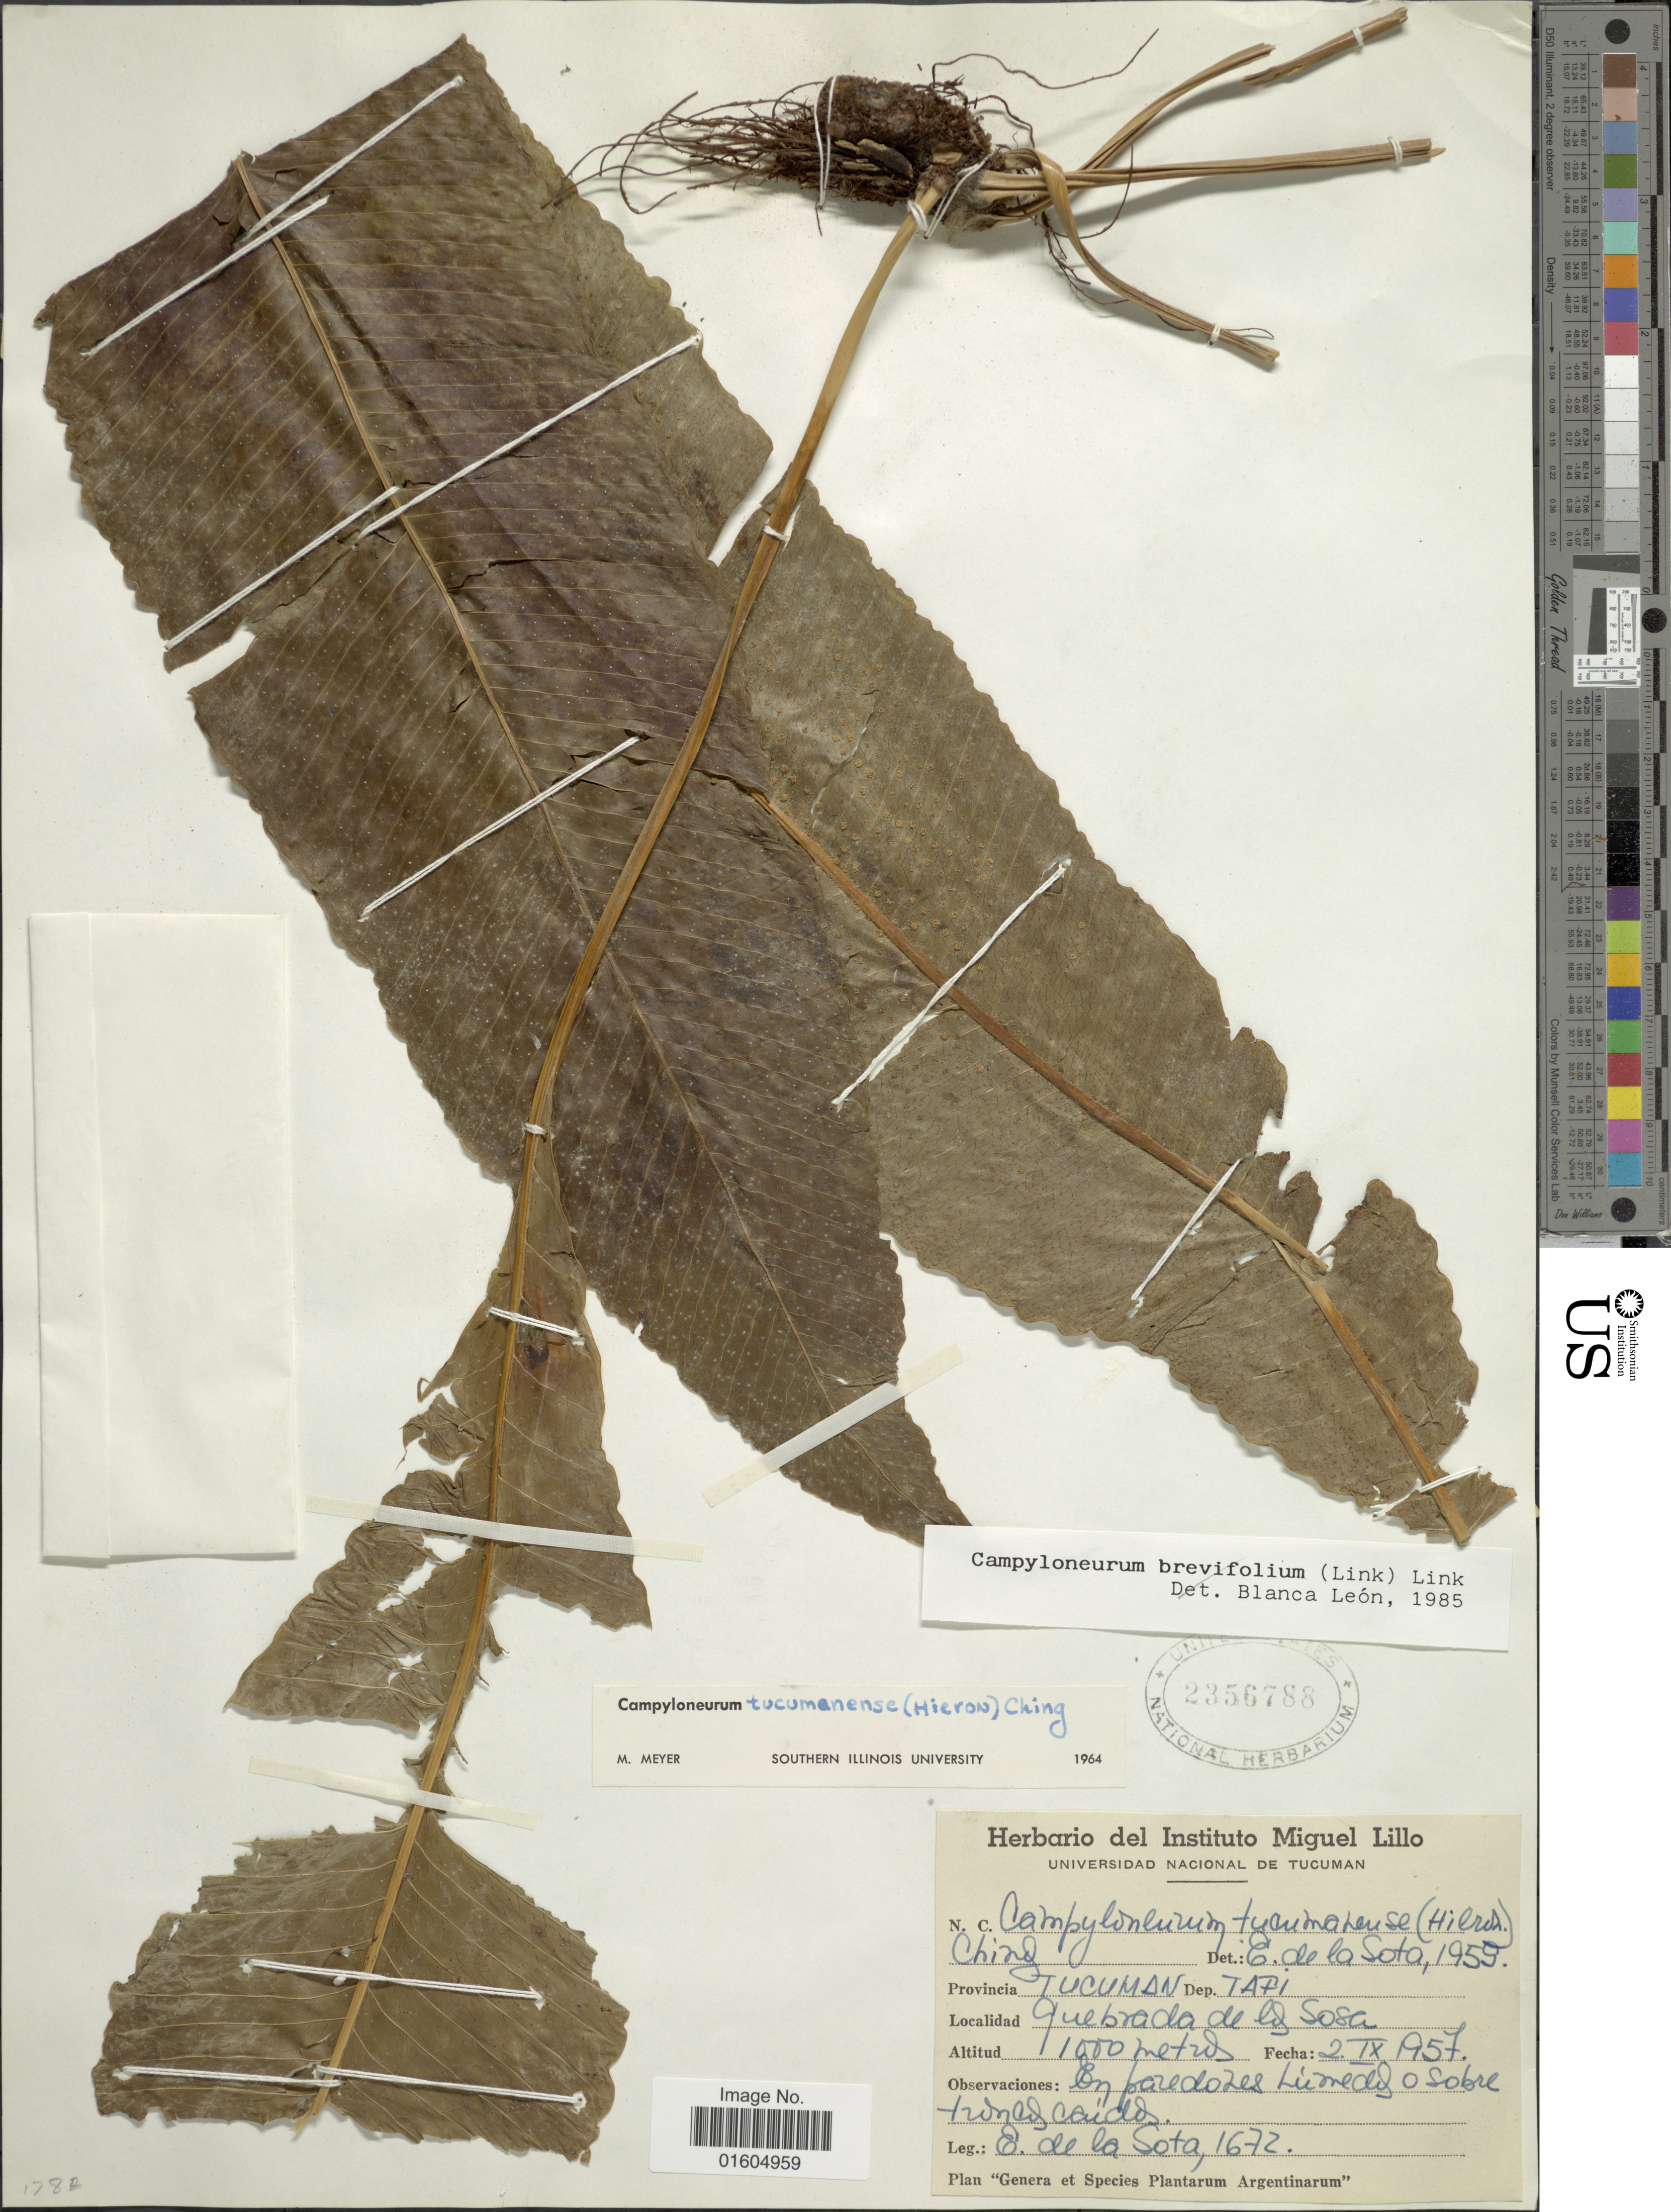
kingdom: Plantae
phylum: Tracheophyta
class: Polypodiopsida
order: Polypodiales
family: Polypodiaceae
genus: Campyloneurum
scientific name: Campyloneurum tucumanense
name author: (Hieron.) Ching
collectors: E. R. de la Sota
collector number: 1672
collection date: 1957-09-02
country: Argentina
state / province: Tucuman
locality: Provincia Tucuman. Dep. Tafi. Quebrada de la Sosa.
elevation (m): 1000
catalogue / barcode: US 2356788